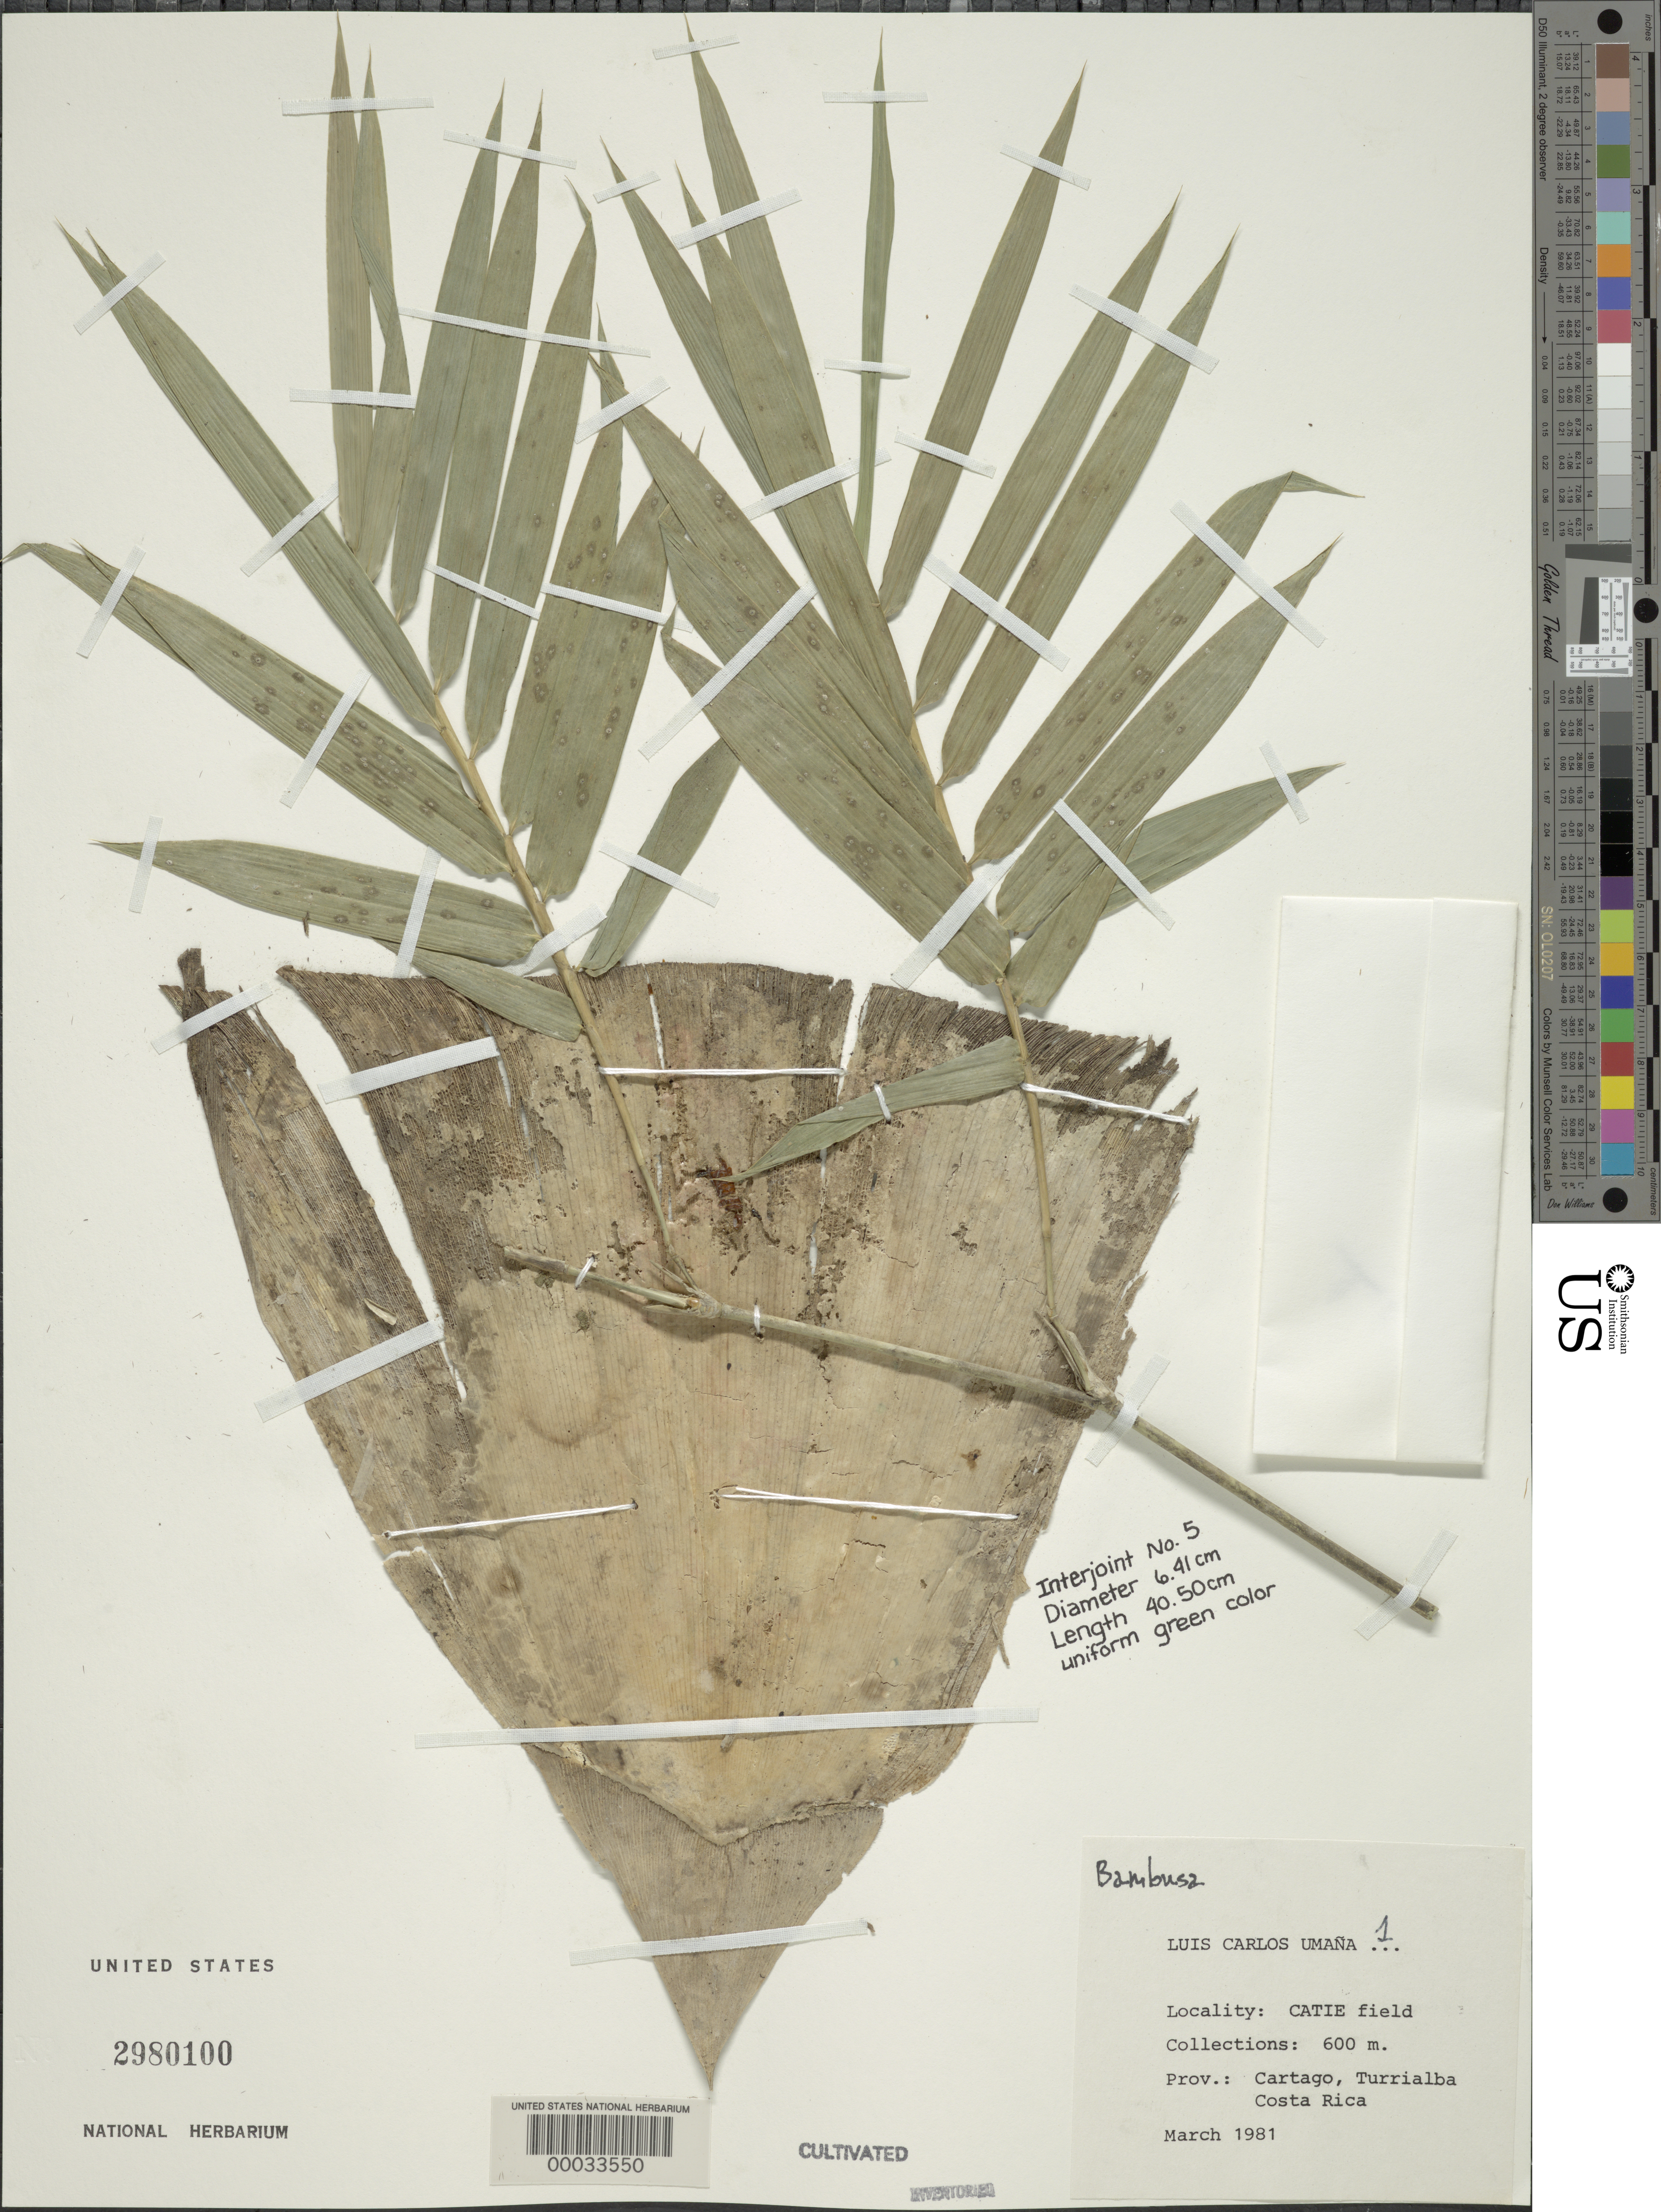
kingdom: Plantae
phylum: Tracheophyta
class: Liliopsida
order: Poales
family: Poaceae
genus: Bambusa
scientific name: Bambusa sp.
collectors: L. C. Umaña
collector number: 1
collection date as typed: Mar 1981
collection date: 1981-03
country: Costa Rica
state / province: Cartago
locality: Catie field, Turrialba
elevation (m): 600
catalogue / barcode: US 2980100